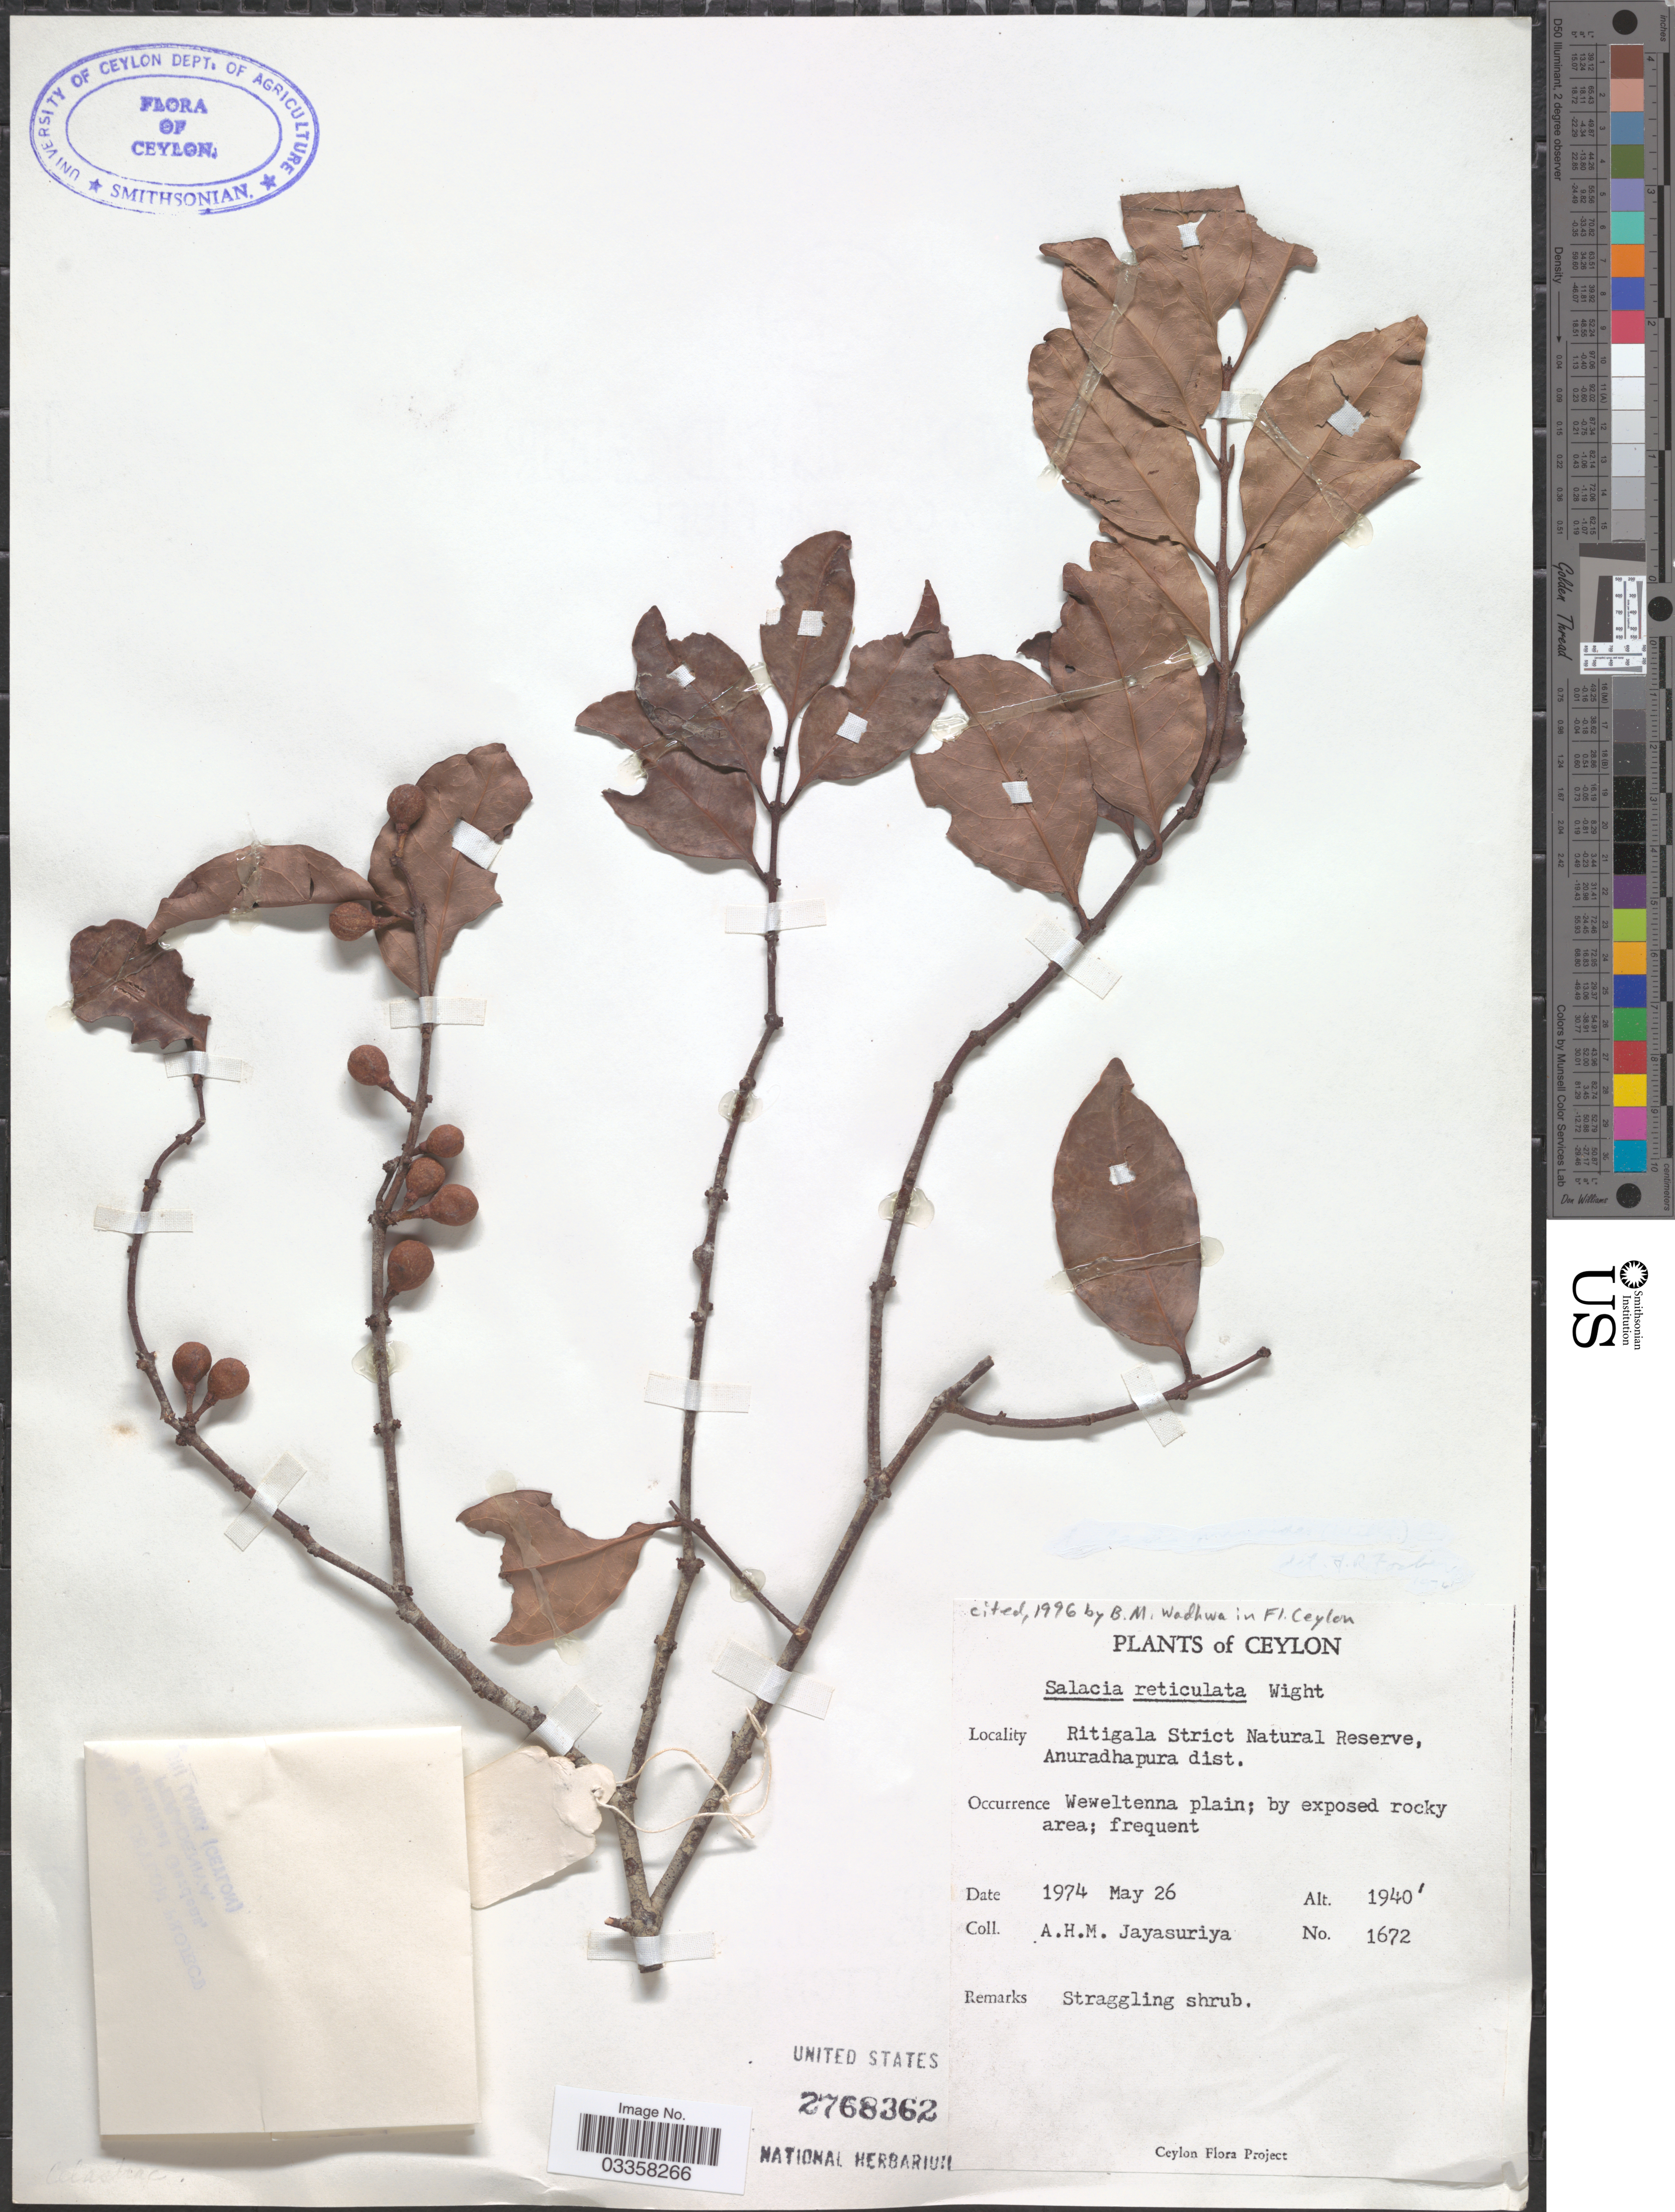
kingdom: Plantae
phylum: Tracheophyta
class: Magnoliopsida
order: Celastrales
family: Celastraceae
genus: Salacia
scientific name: Salacia reticulata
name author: Wight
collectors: A. H. Jayasuriya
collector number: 1672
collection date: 1974-05-26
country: Sri Lanka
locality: Ceylon. Ritigala Strict Natural Reserve, Anuradhapura dist. Weweltenna plain.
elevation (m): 591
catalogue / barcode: US 2768362